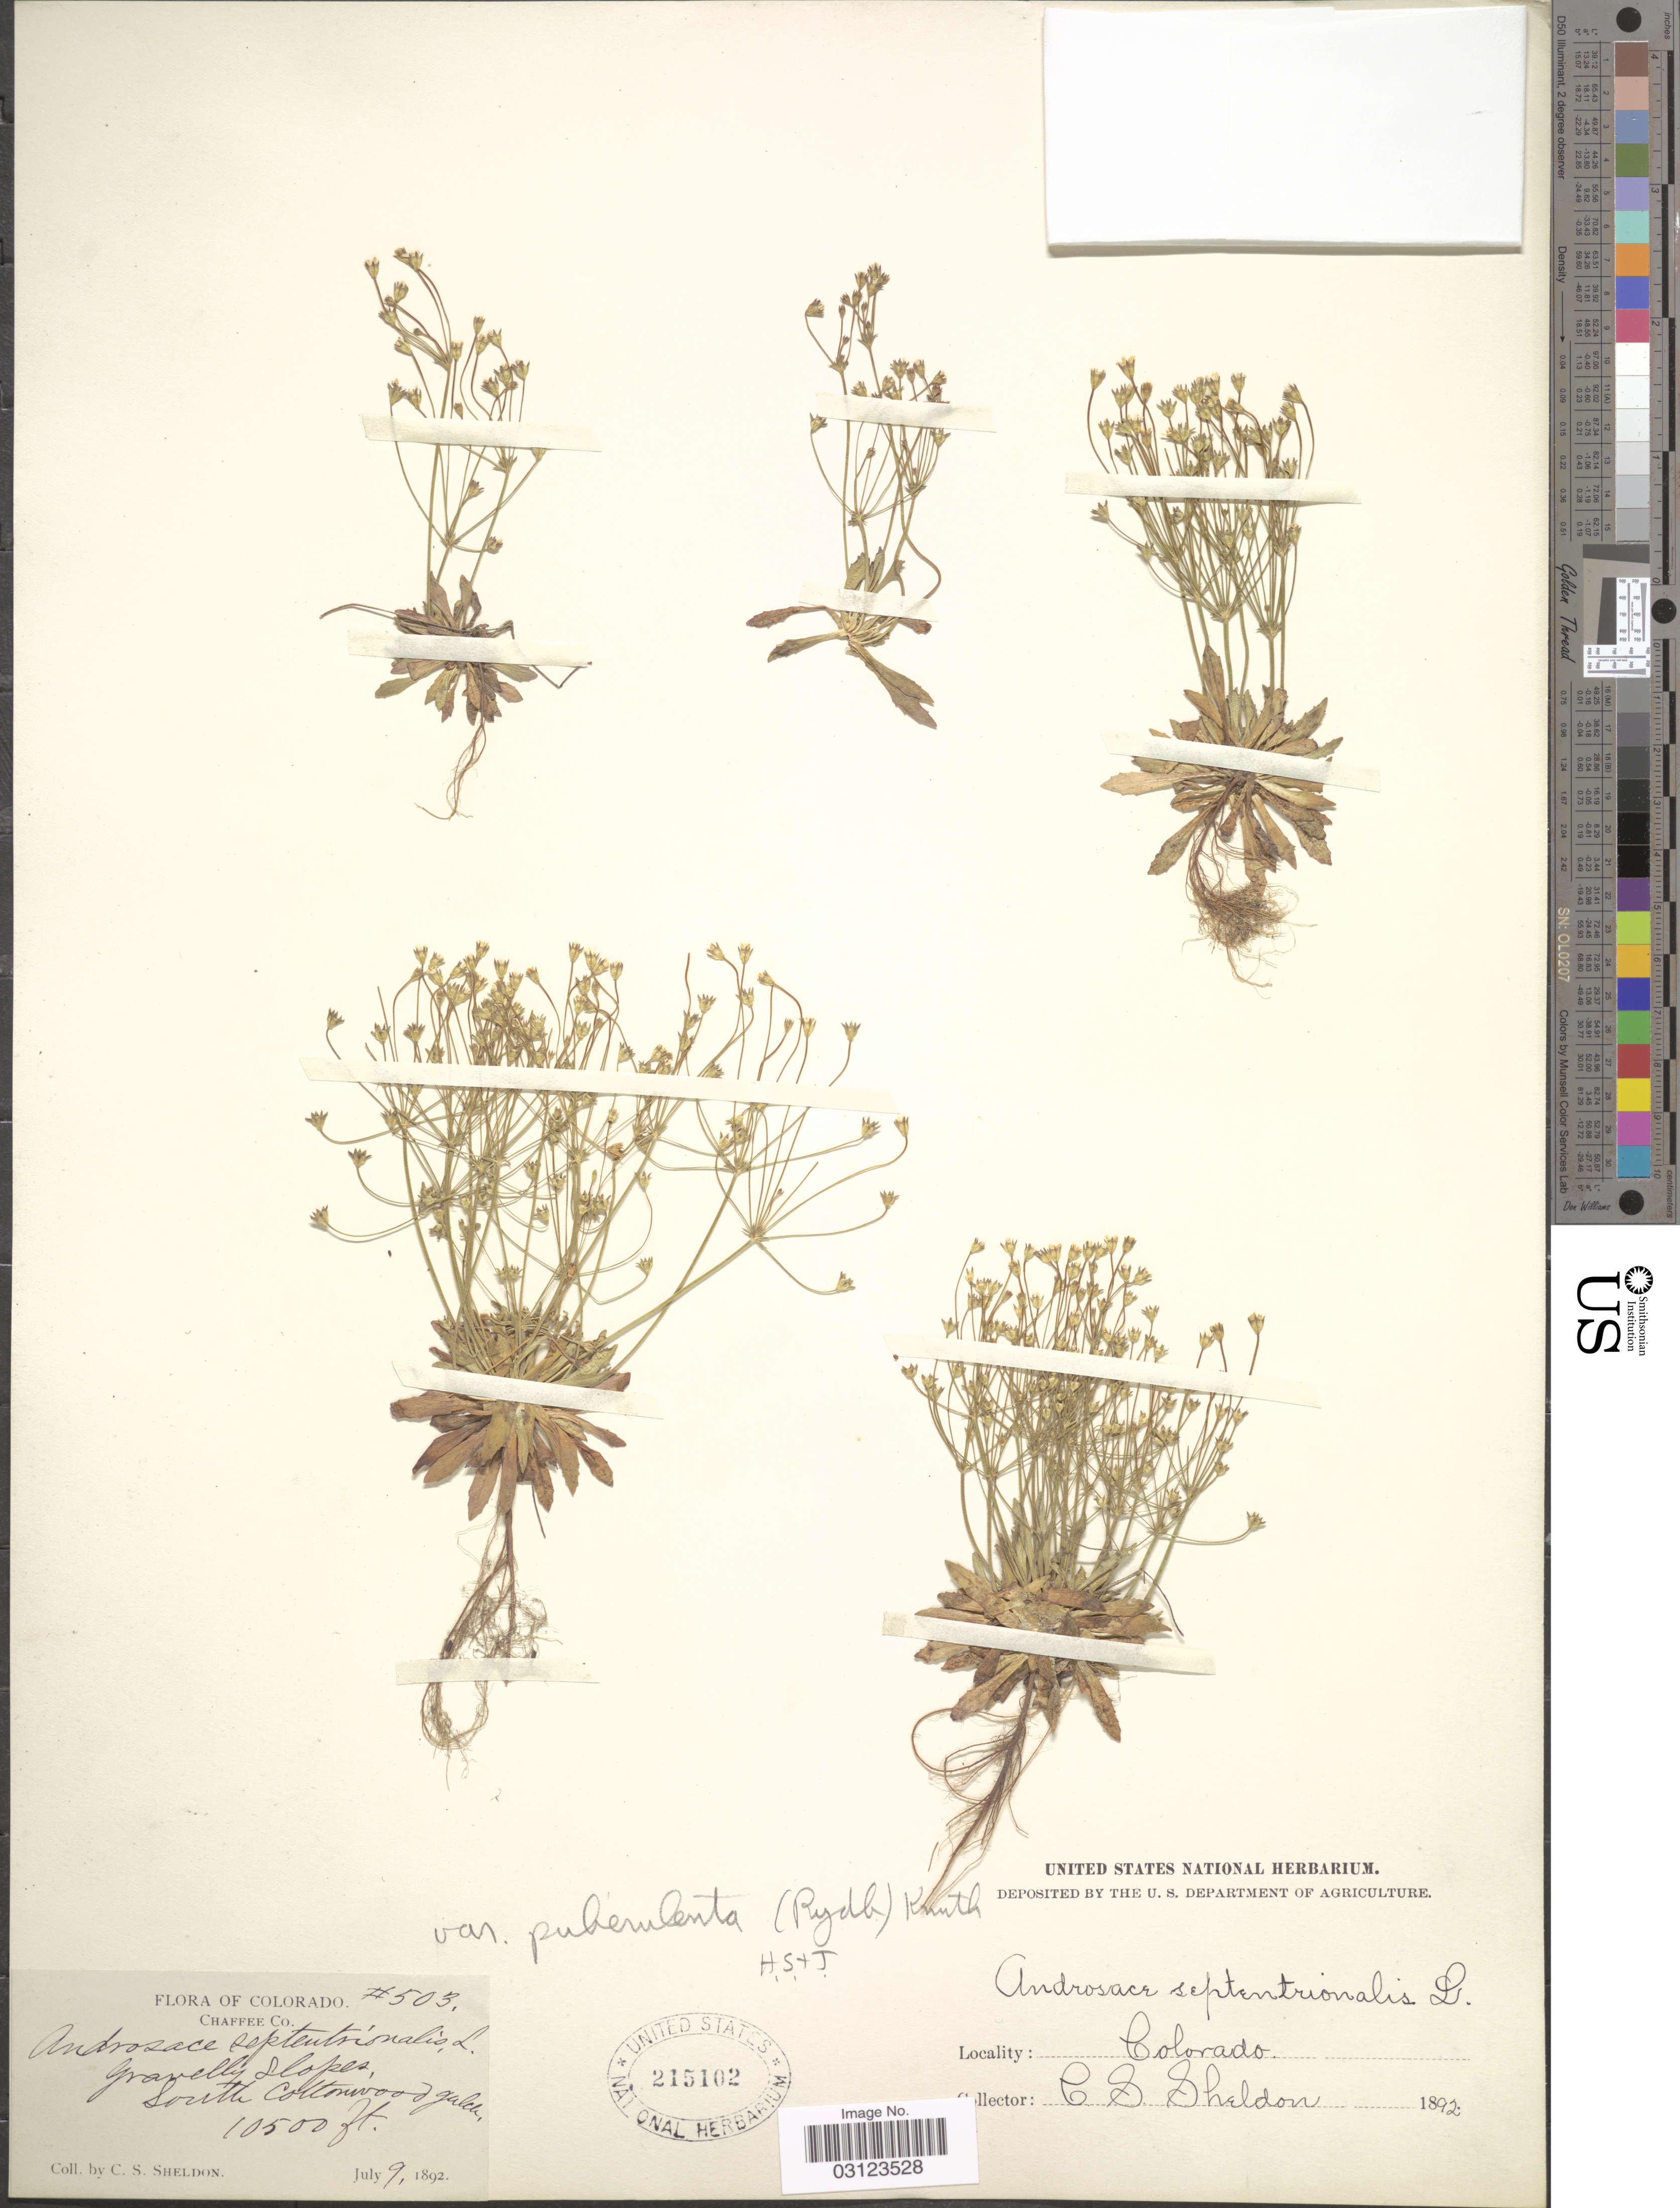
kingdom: Plantae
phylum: Tracheophyta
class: Magnoliopsida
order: Ericales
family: Primulaceae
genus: Androsace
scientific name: Androsace septentrionalis var. puberulenta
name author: (Rydb.) R. Knuth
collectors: C. S. Sheldon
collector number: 503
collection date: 1892-07-09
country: United States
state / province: Colorado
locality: Chaffee Co. Gravelly Slopes, South Cottonwood gulch.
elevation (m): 3200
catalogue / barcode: US 215102